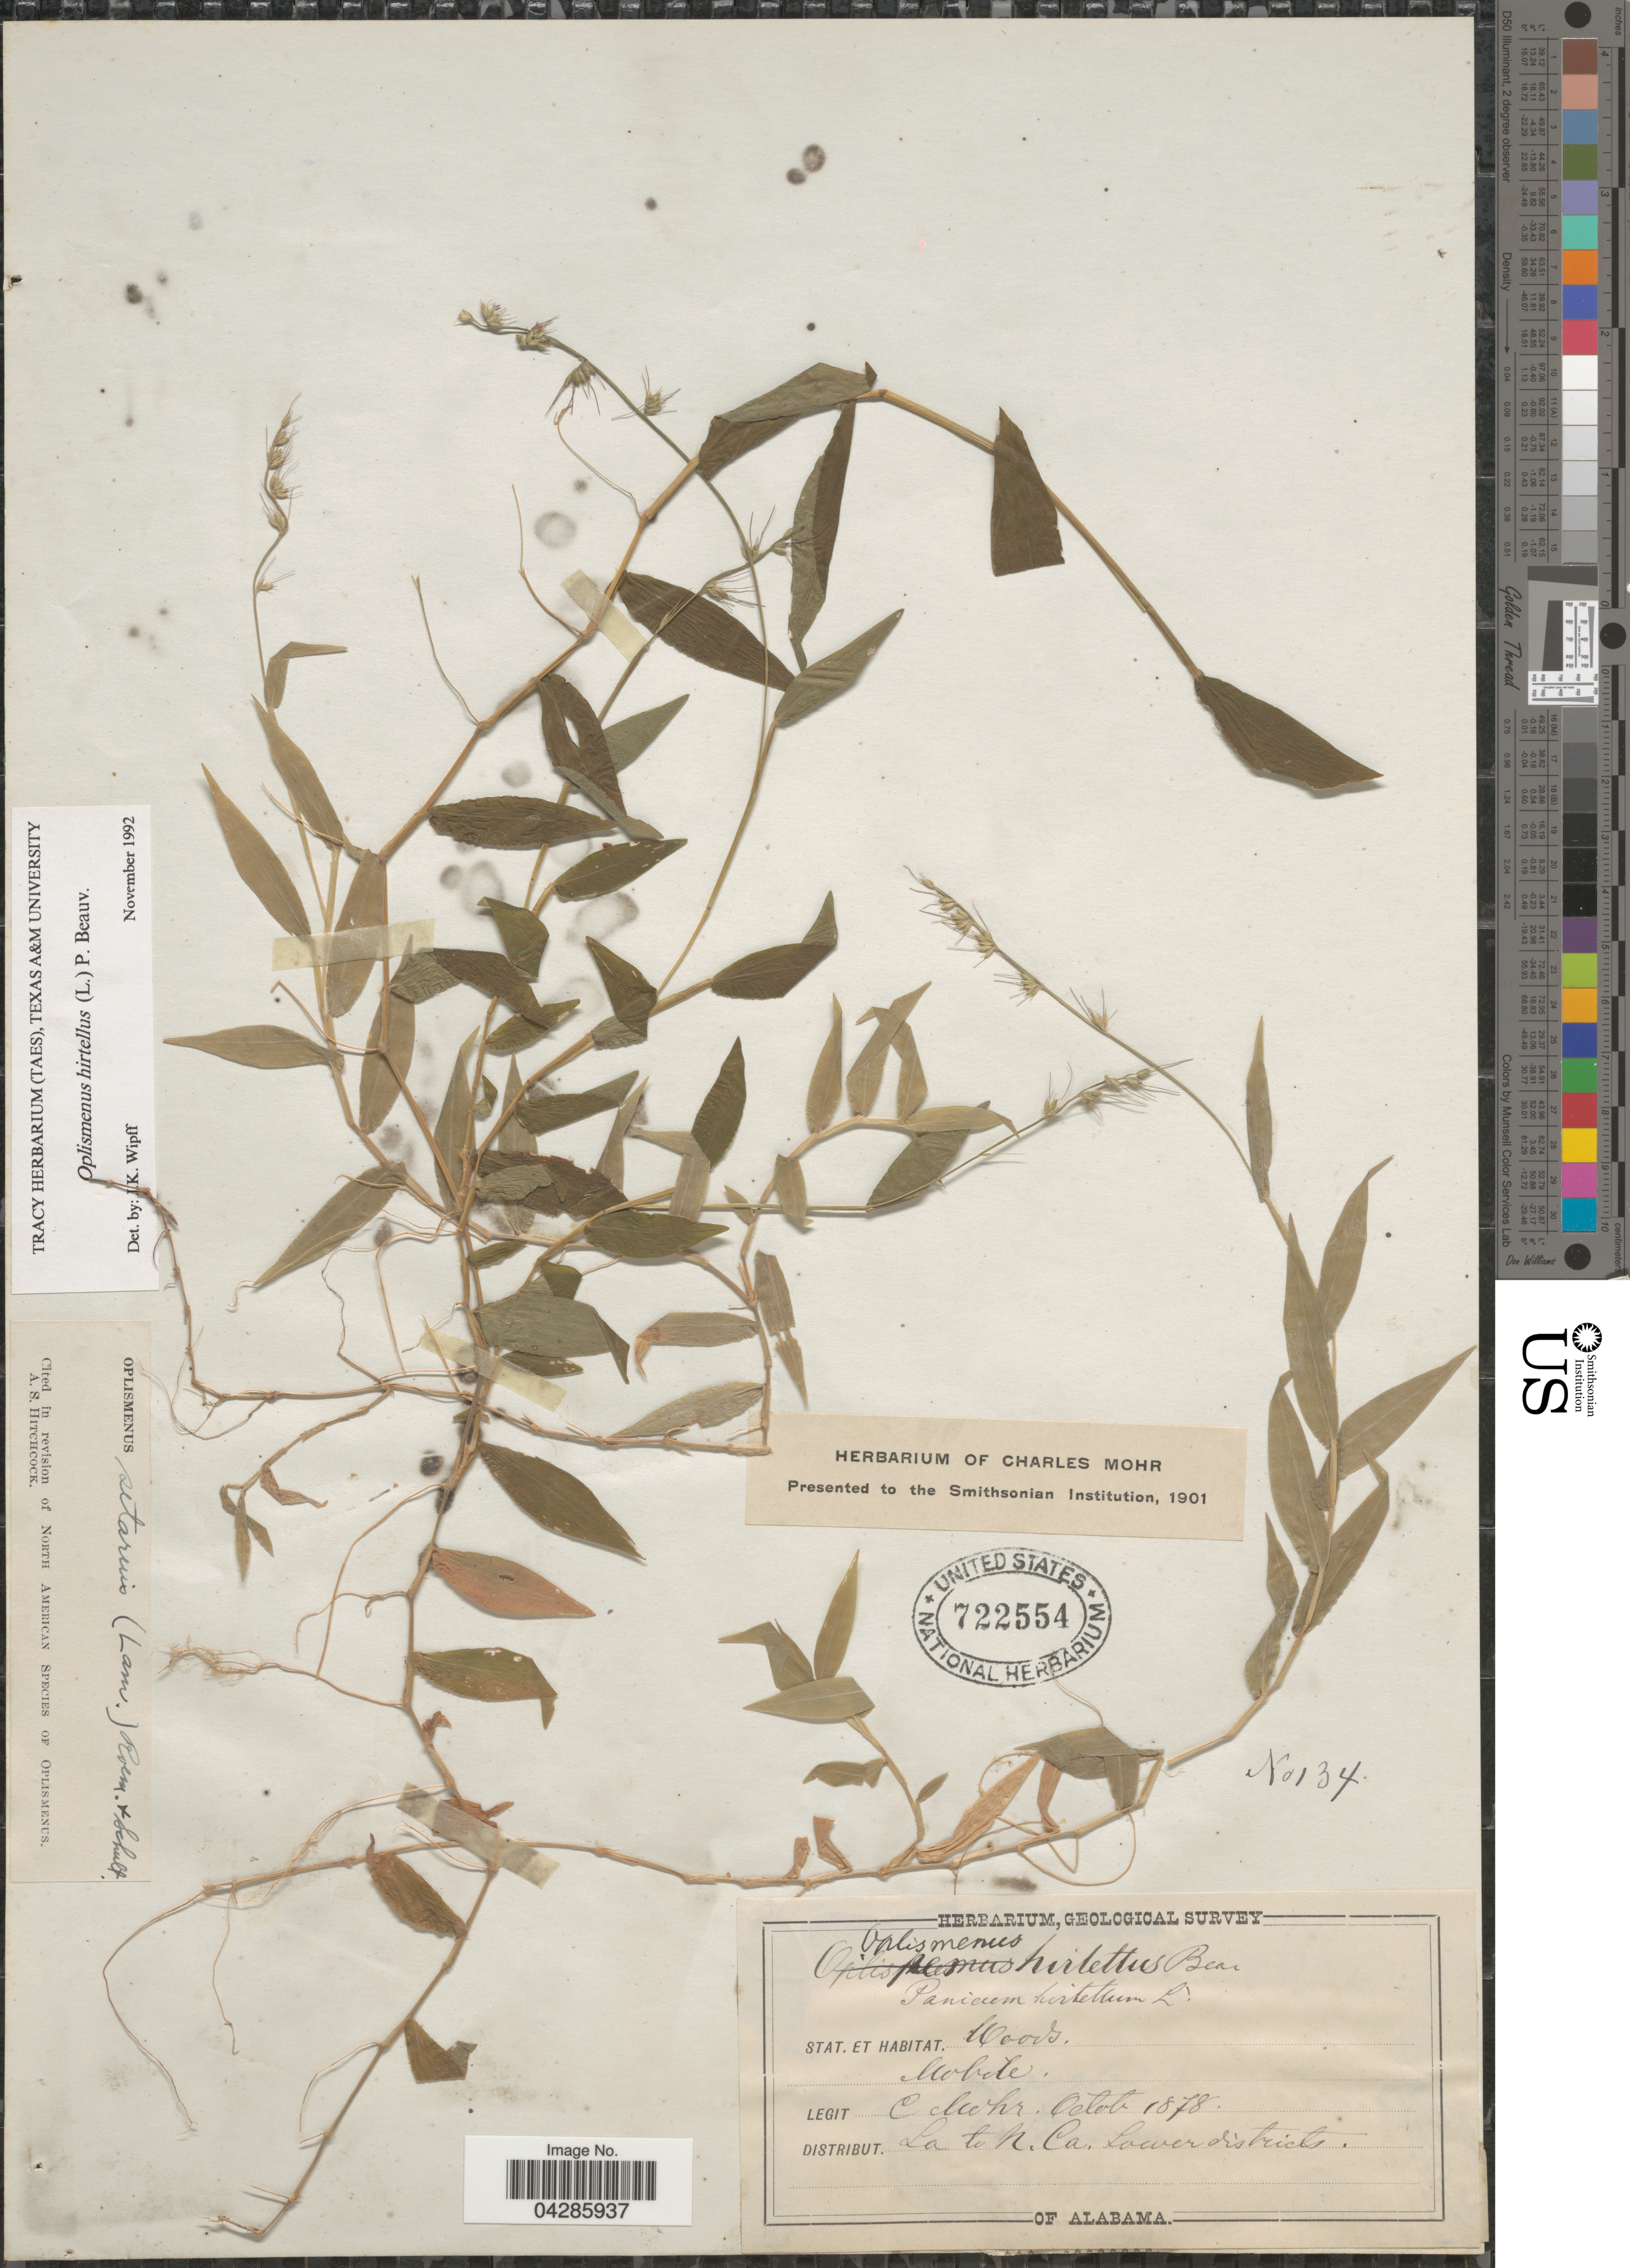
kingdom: Plantae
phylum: Tracheophyta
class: Liliopsida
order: Poales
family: Poaceae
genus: Oplismenus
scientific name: Oplismenus hirtellus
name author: (L.) P. Beauv.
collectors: Mohr, C. T. (herbarium)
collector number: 134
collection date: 1878-10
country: United States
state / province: Alabama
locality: Geological Survey of Alabama. Woods. Mobile.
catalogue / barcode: US 722554